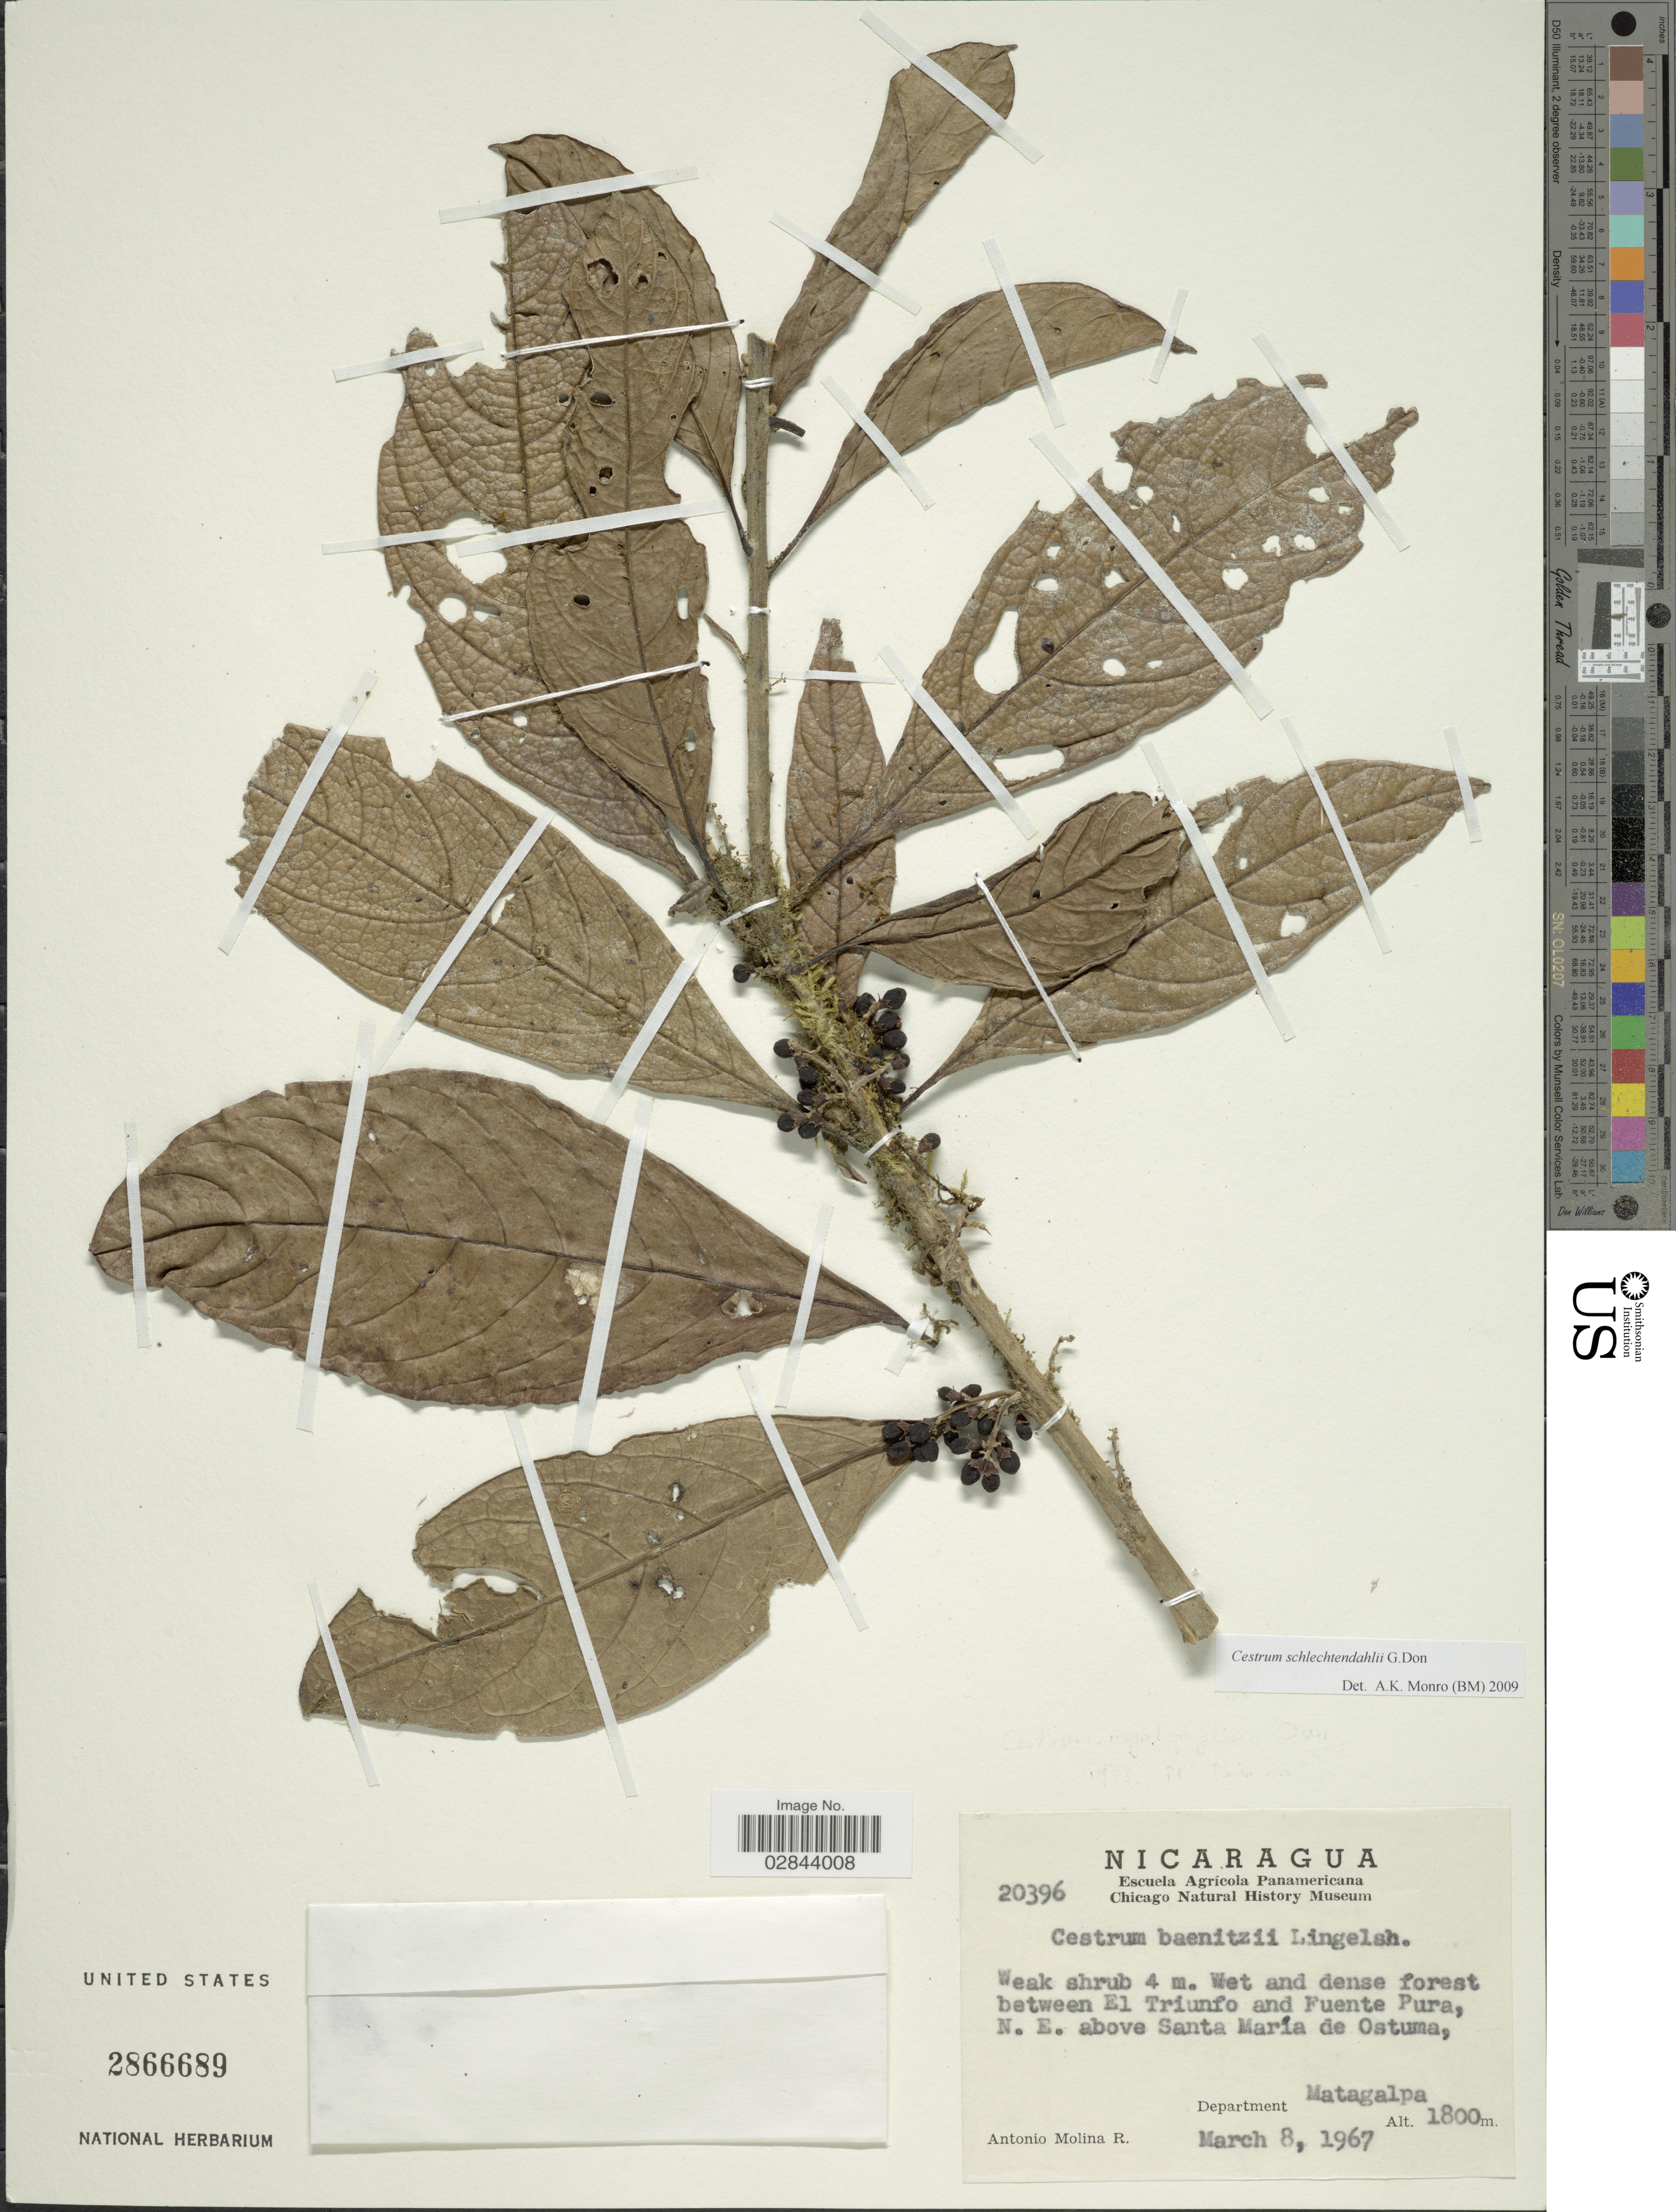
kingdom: Plantae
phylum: Tracheophyta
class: Magnoliopsida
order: Solanales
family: Solanaceae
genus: Cestrum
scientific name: Cestrum schlechtendahlii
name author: G. Don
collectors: A. Molina R.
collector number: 20396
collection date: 1967-03-08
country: Nicaragua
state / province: Matagalpa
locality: Wet and dens forest between El Triunfo and Fuente Pura, N. E. above Santa María de Ostuma, Department Matagalpa.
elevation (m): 1800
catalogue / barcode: US 2866689